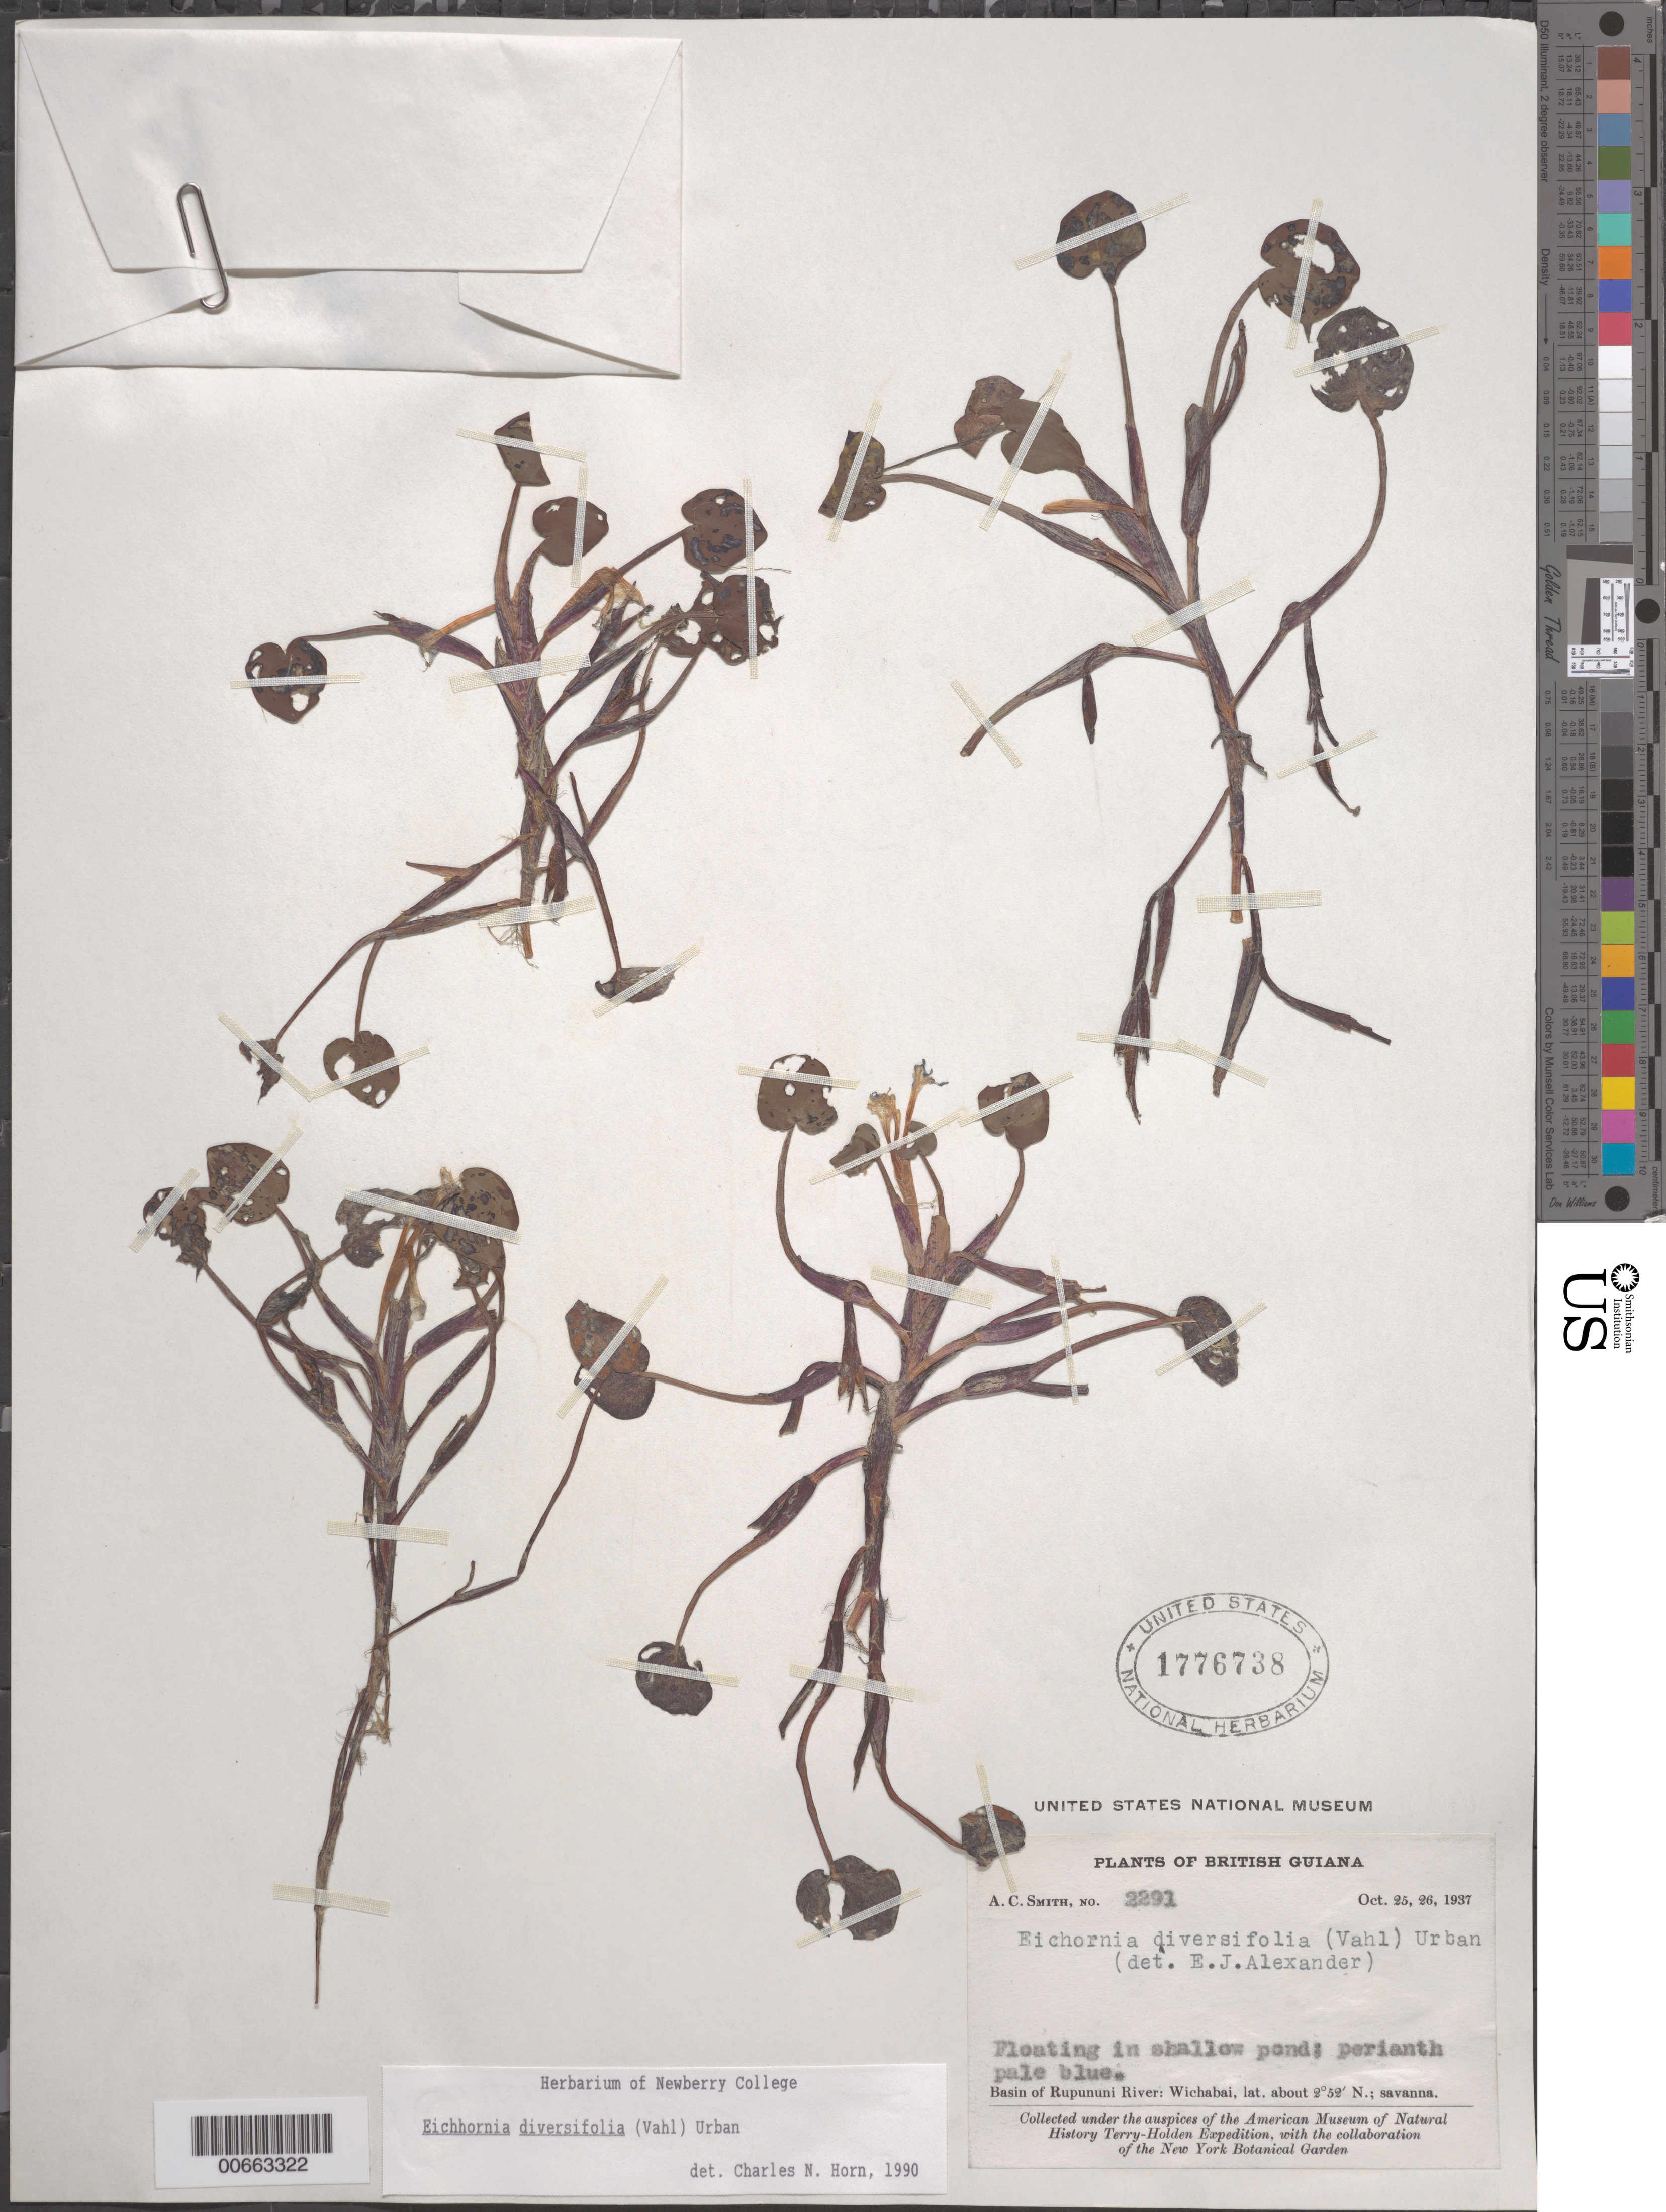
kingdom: Plantae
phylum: Tracheophyta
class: Liliopsida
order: Commelinales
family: Pontederiaceae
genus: Eichhornia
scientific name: Eichhornia diversifolia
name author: (Vahl) Urb.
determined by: Horn, Charles N.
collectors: A. C. Smith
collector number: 2291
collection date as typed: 25-Oct-37 to 26-Oct-37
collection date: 1937-10-25/1937-10-26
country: Guyana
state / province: U. Takutu-U. Essequibo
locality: Wichabai, Rupununi River basin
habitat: Savanna, floating in shallow pond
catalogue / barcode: US 1776738